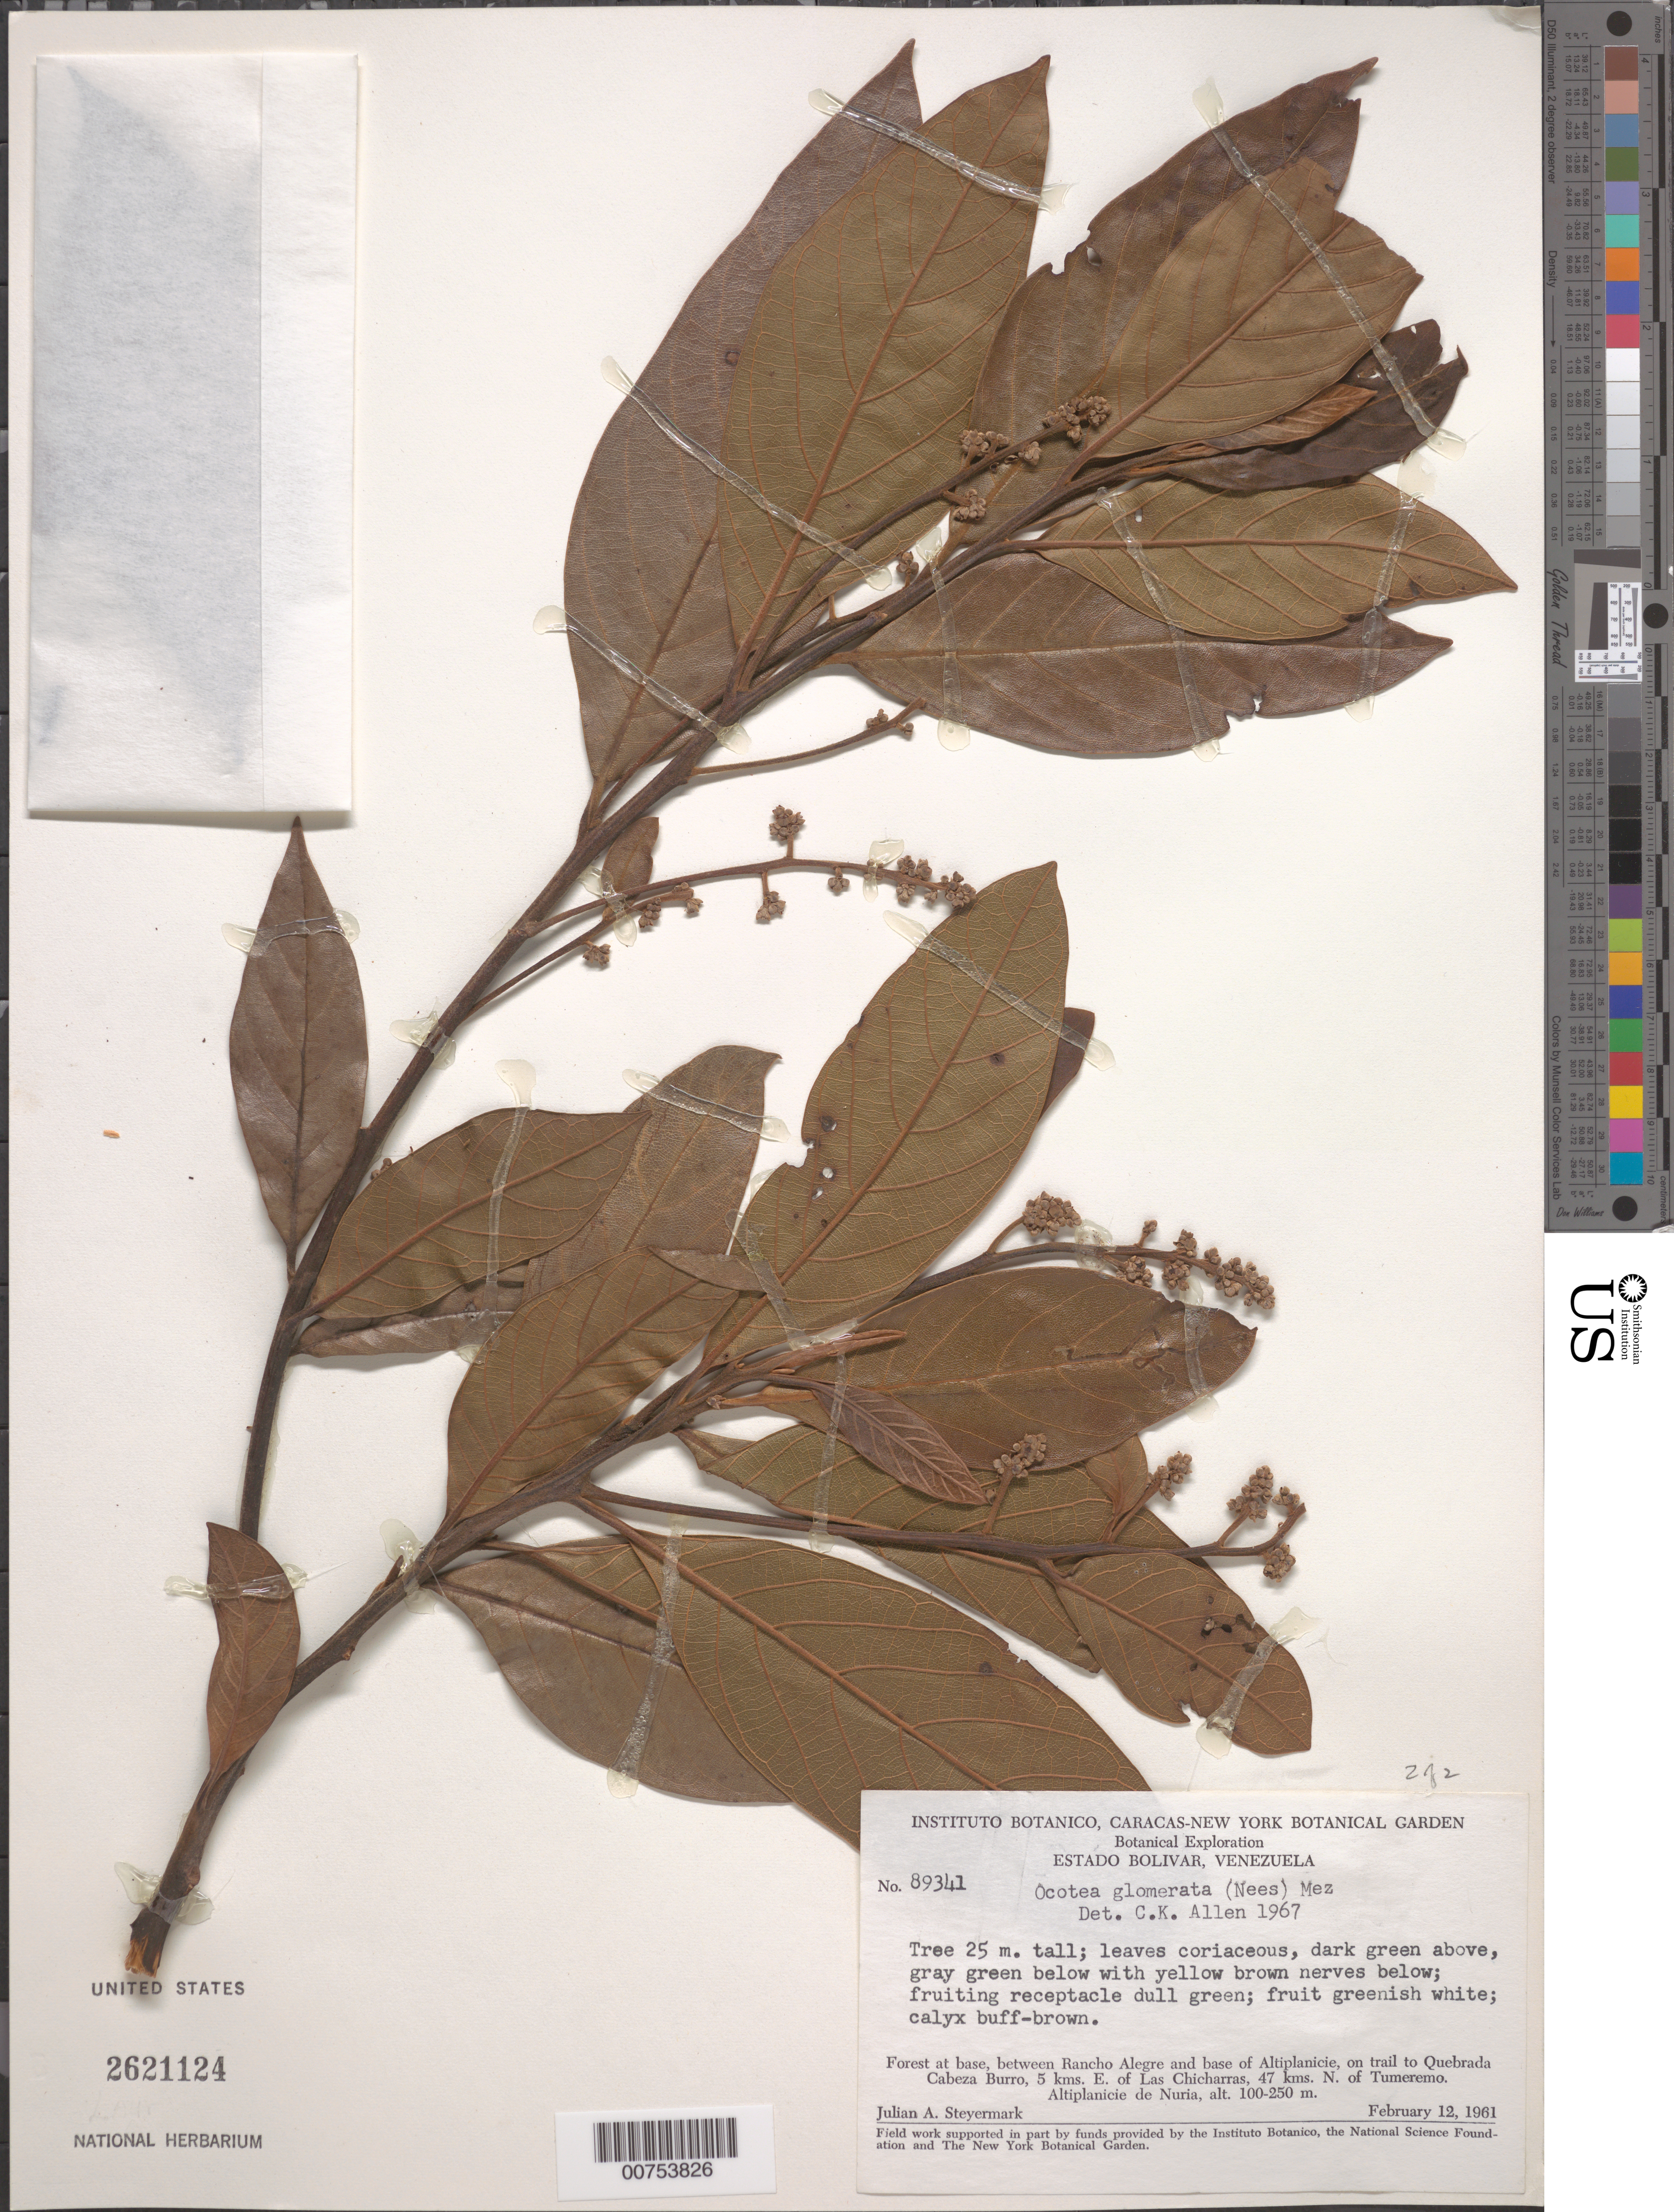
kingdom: Plantae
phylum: Tracheophyta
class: Magnoliopsida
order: Laurales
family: Lauraceae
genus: Ocotea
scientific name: Ocotea glomerata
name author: (Nees) Mez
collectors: J. Steyermark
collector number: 89341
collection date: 1961-02-12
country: Venezuela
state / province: Bolivar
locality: Forest at base, between Rancho Alegre and base of Altiplanicie, on trail to Quebrada Cabeza Burro, 5 kms. of Las Chicharras, 47 kms. N. of Tumeremo. Altiplanicie de Nuria.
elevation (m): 100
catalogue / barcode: US 2621124